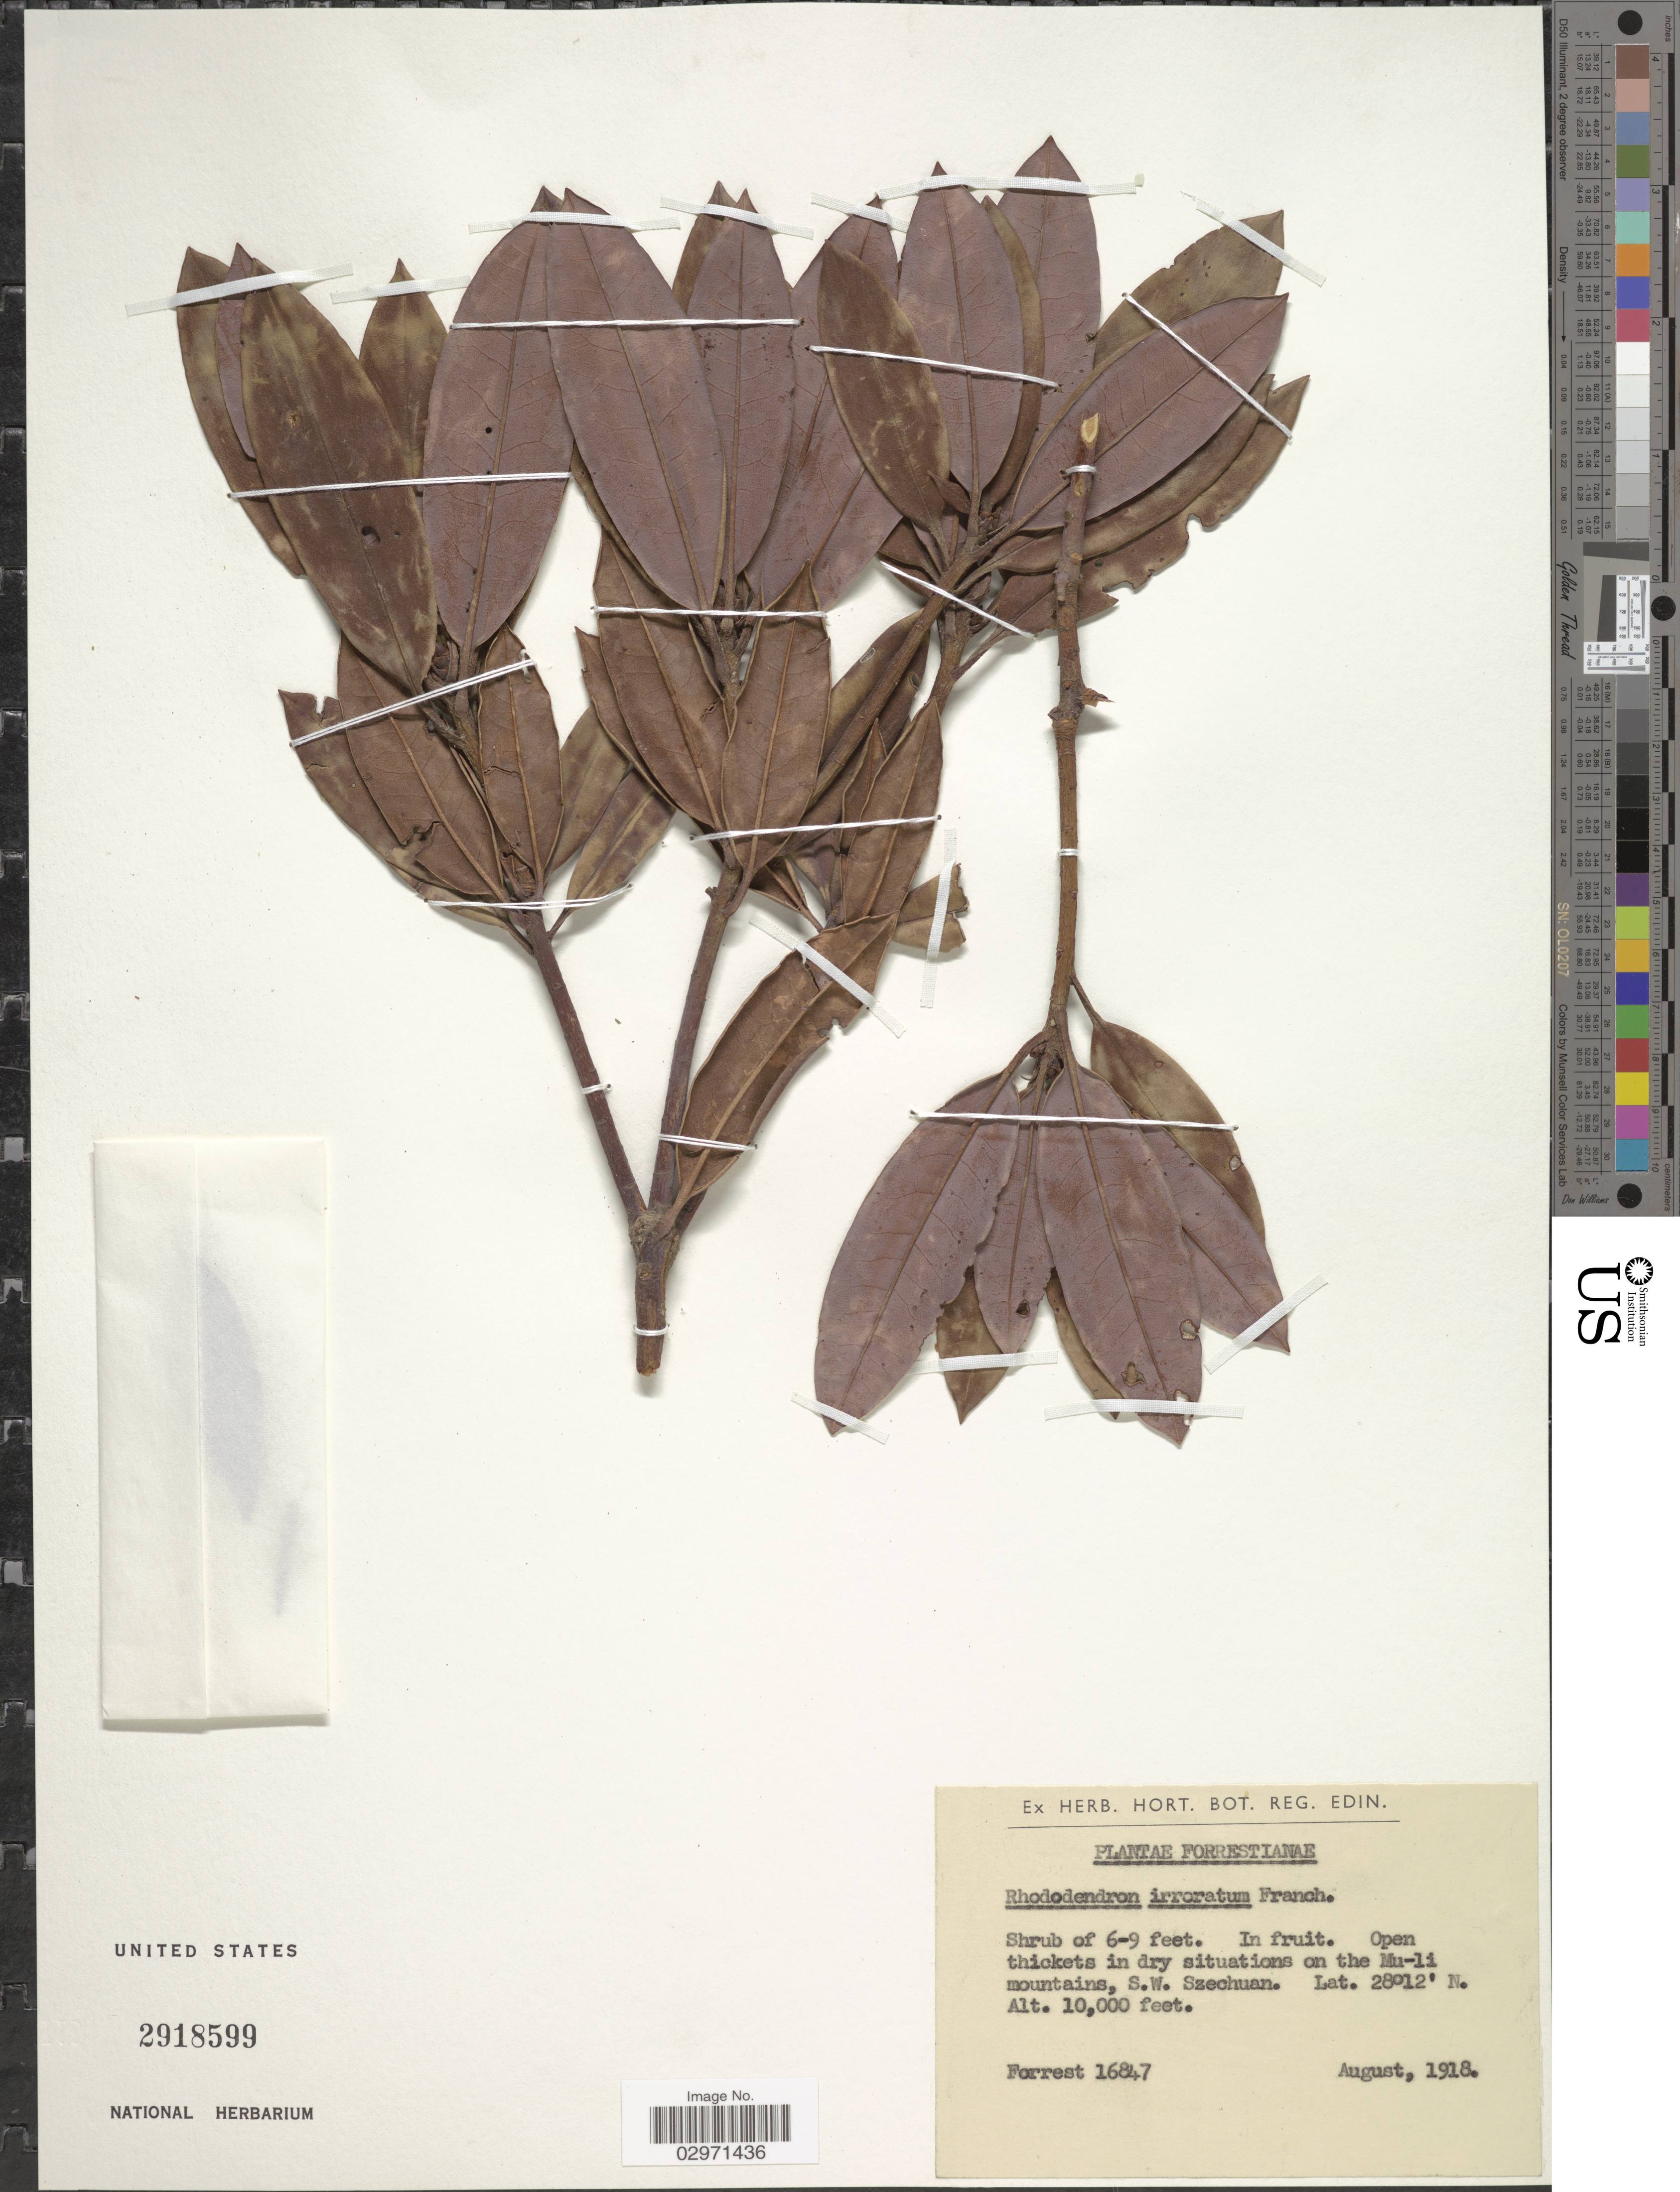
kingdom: Plantae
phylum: Tracheophyta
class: Magnoliopsida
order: Ericales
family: Ericaceae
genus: Rhododendron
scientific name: Rhododendron irroratum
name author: Franch.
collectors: -. Forrest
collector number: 16847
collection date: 1918-08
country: China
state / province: Sichuan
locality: On the Mu-li mountains, S.W. Szechuan.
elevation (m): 3048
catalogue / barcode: US 2918599